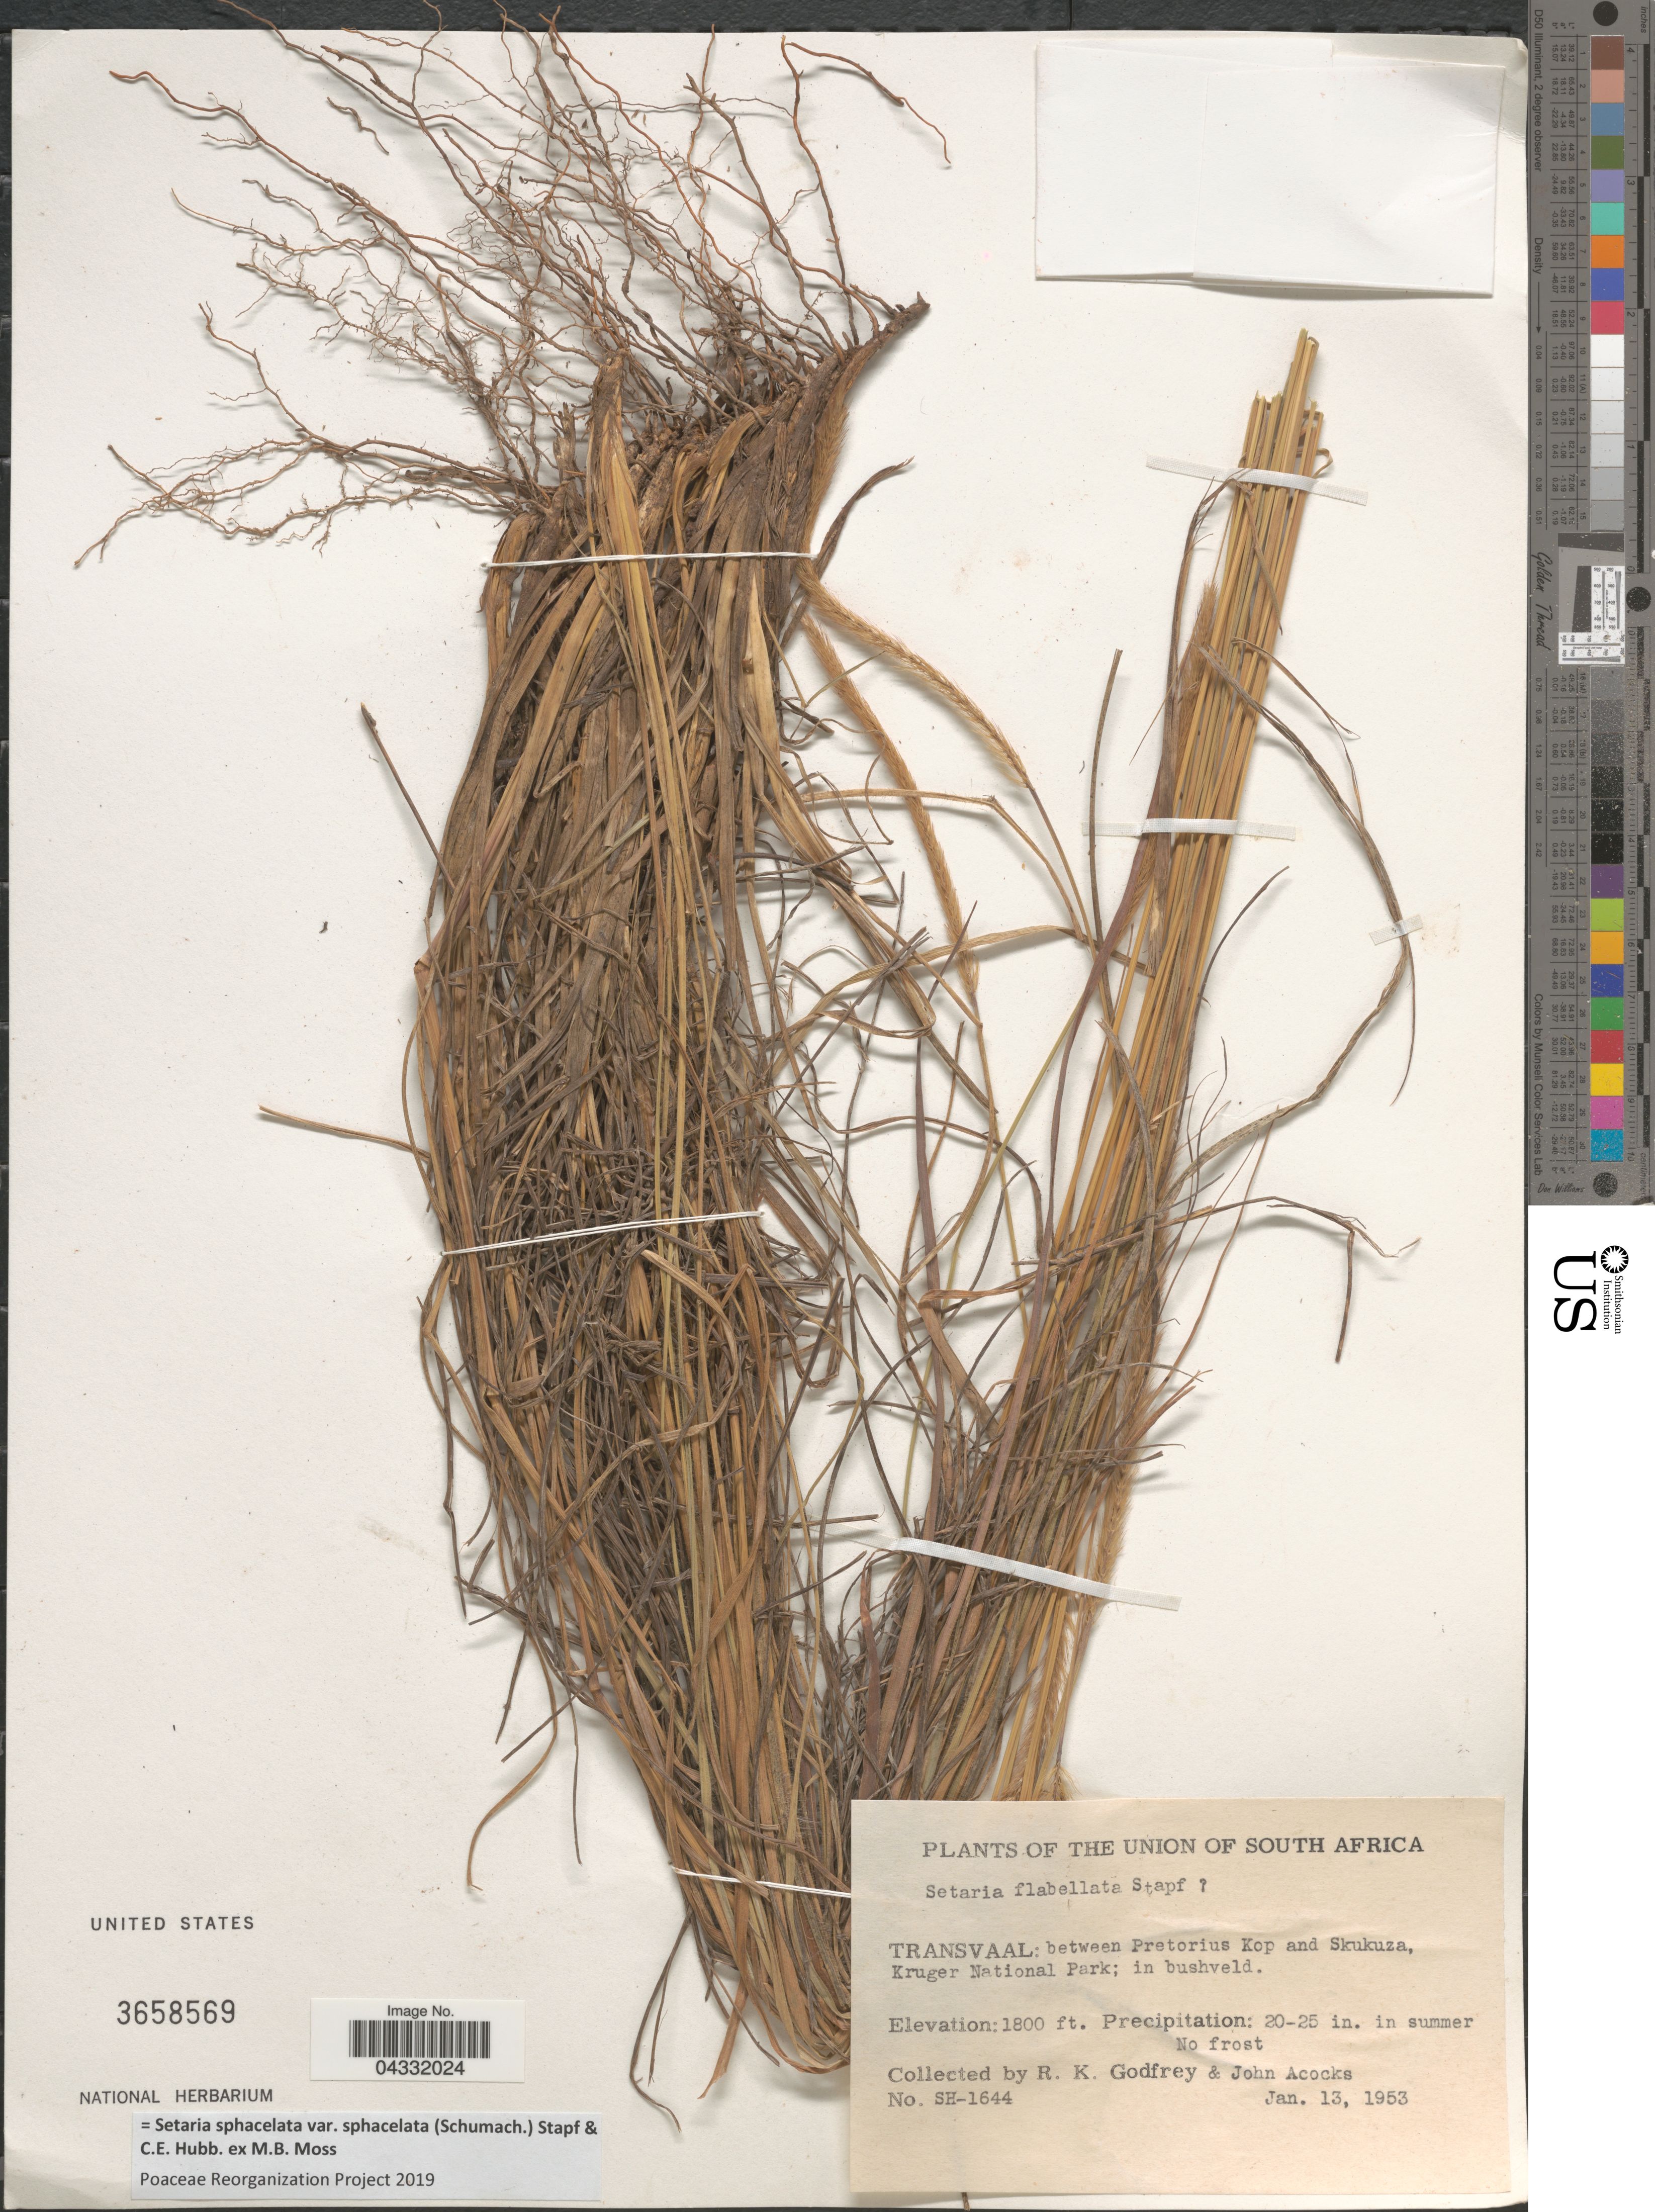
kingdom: Plantae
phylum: Tracheophyta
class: Liliopsida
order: Poales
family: Poaceae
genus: Setaria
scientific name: Setaria sphacelata var. sphacelata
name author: (Schumach.) Stapf & C. E. Hubb. ex M.B. Moss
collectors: R. K. Godfrey & J. P. Acocks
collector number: SH-1644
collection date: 1953-01-13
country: South Africa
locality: Union of South Africa. Transvaal: between Pretorius Kop and Skukuza, Kruger National Park.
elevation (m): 549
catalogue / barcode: US 3658569